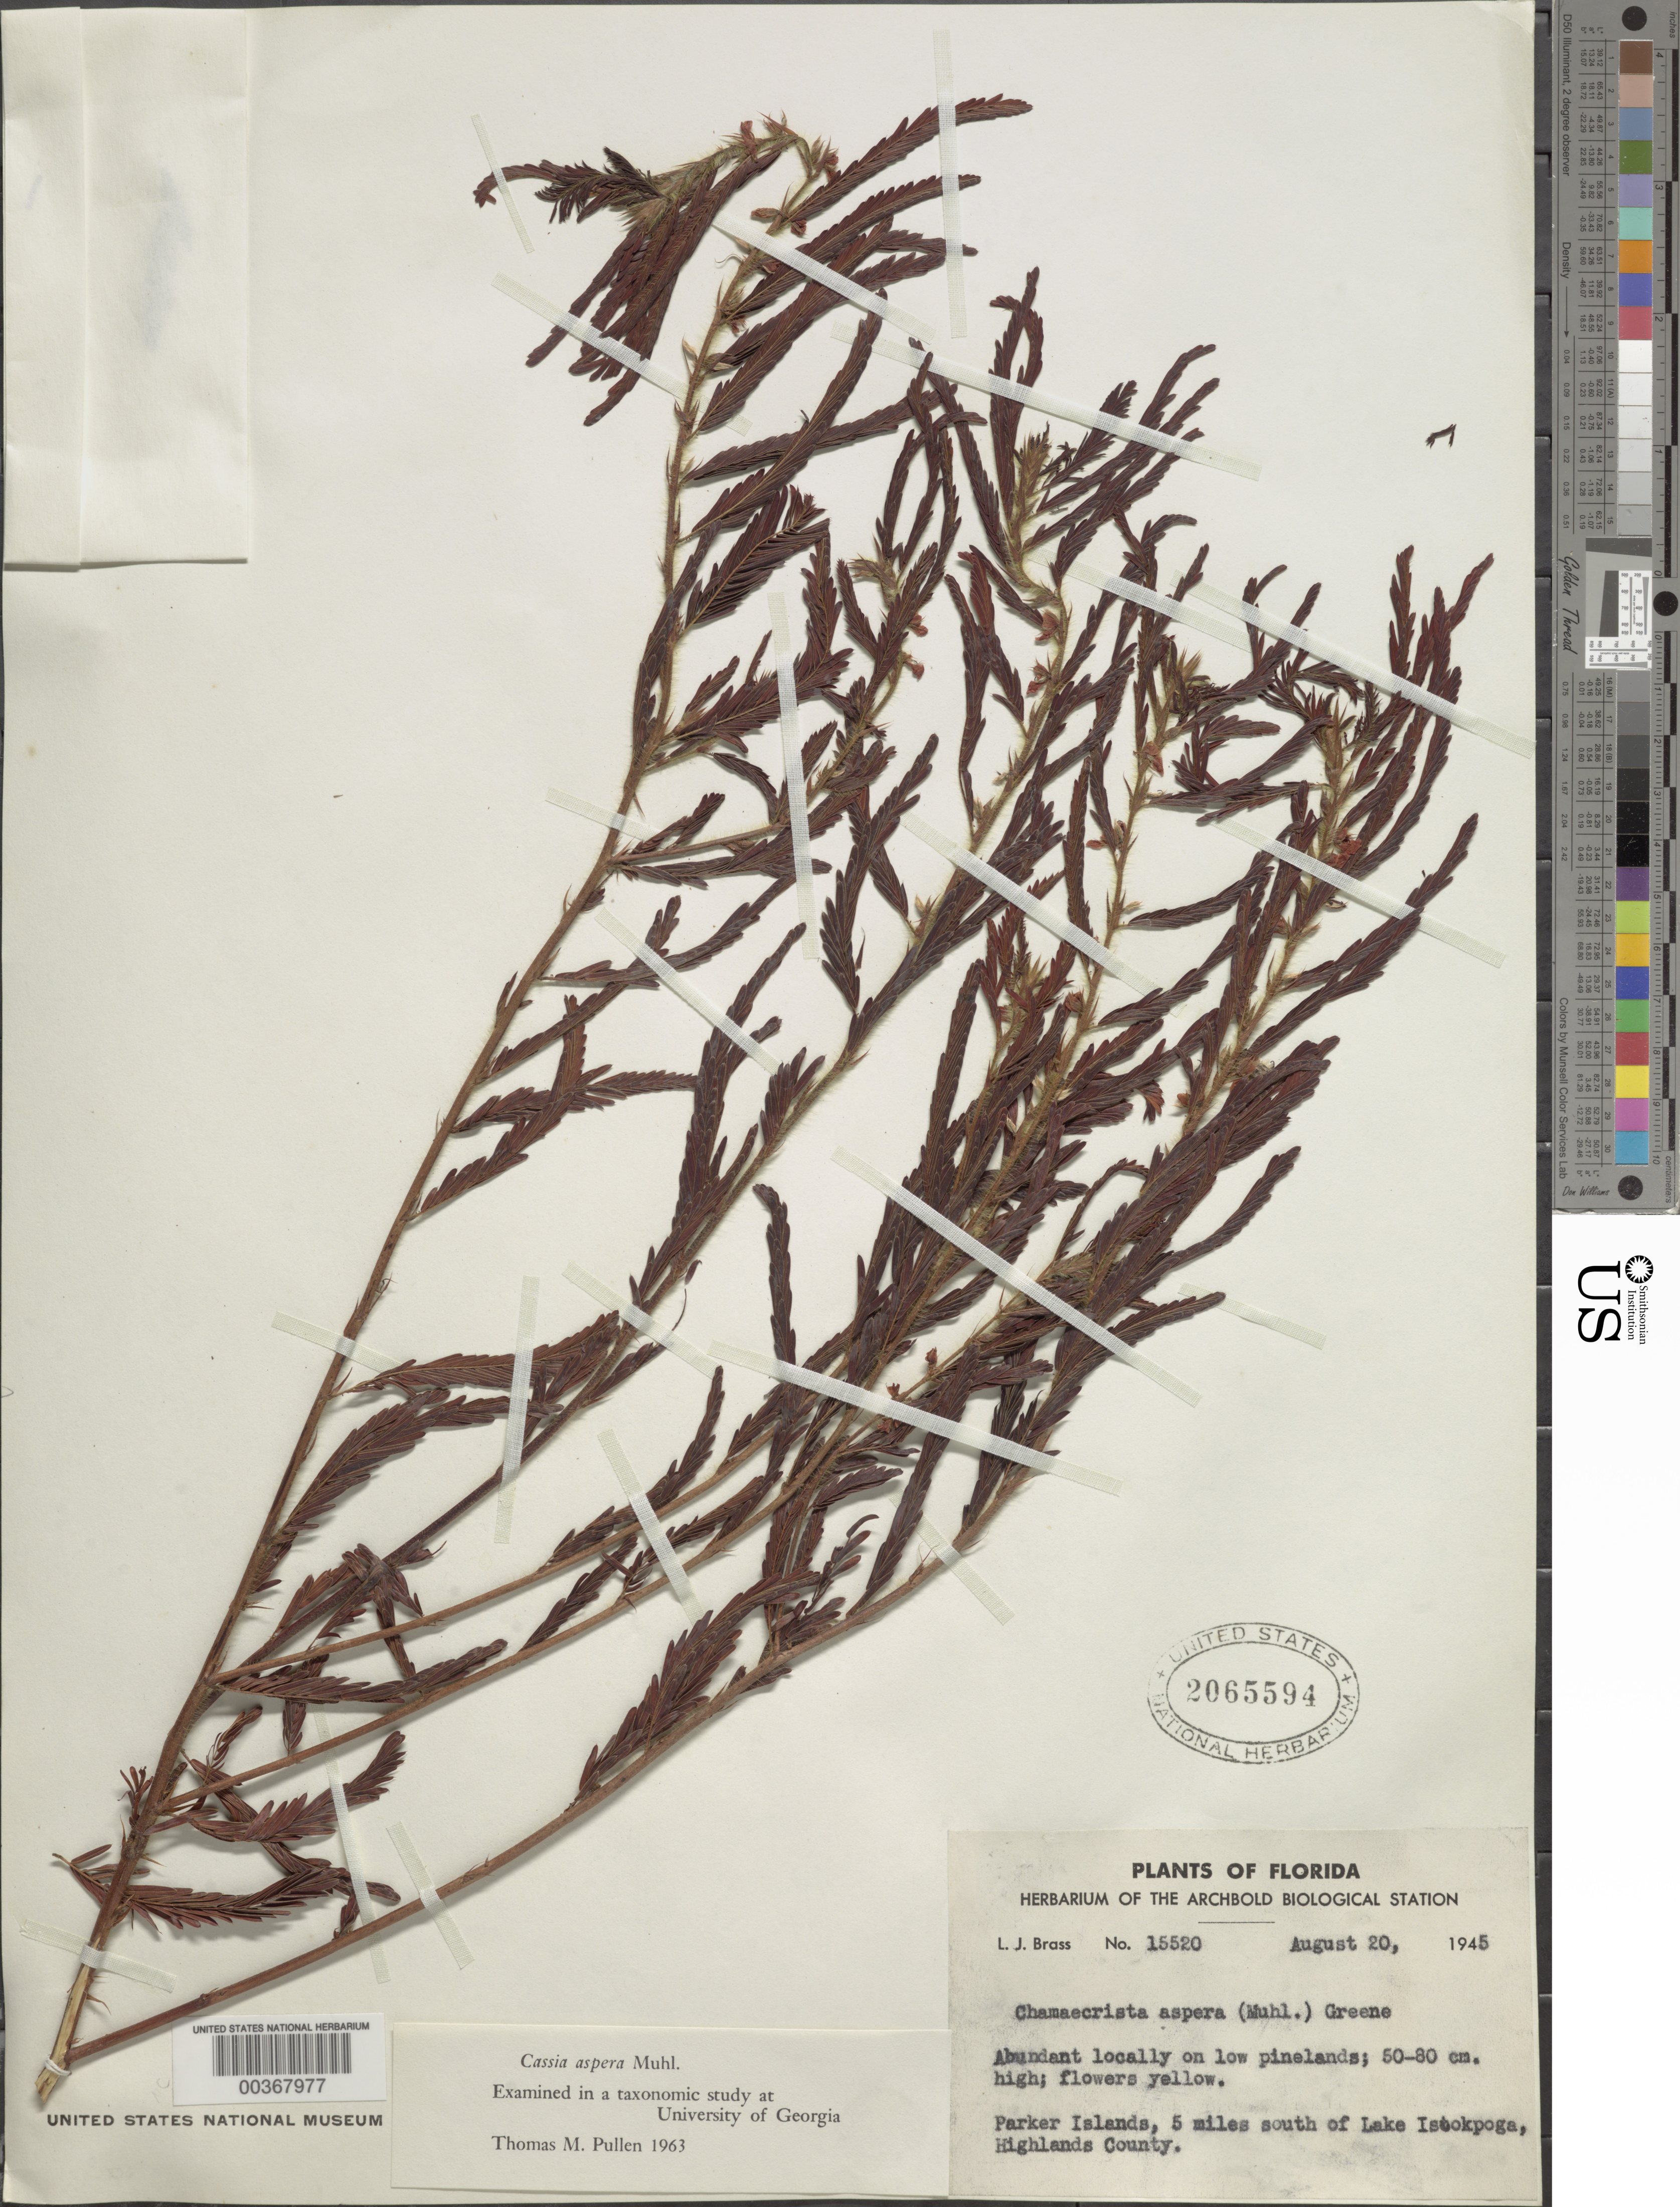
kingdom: Plantae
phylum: Tracheophyta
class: Magnoliopsida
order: Fabales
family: Fabaceae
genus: Chamaecrista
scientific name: Chamaecrista nictitans var. aspera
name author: (Muhl. ex Elliot) H.S. Irwin & Barneby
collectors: L. J. Brass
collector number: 15520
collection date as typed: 20 Aug 1945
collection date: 1945-08-20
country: United States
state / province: Florida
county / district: Highlands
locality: Parker is., 5 mi s of lake istokoga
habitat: Low pinelands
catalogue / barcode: US 2065594